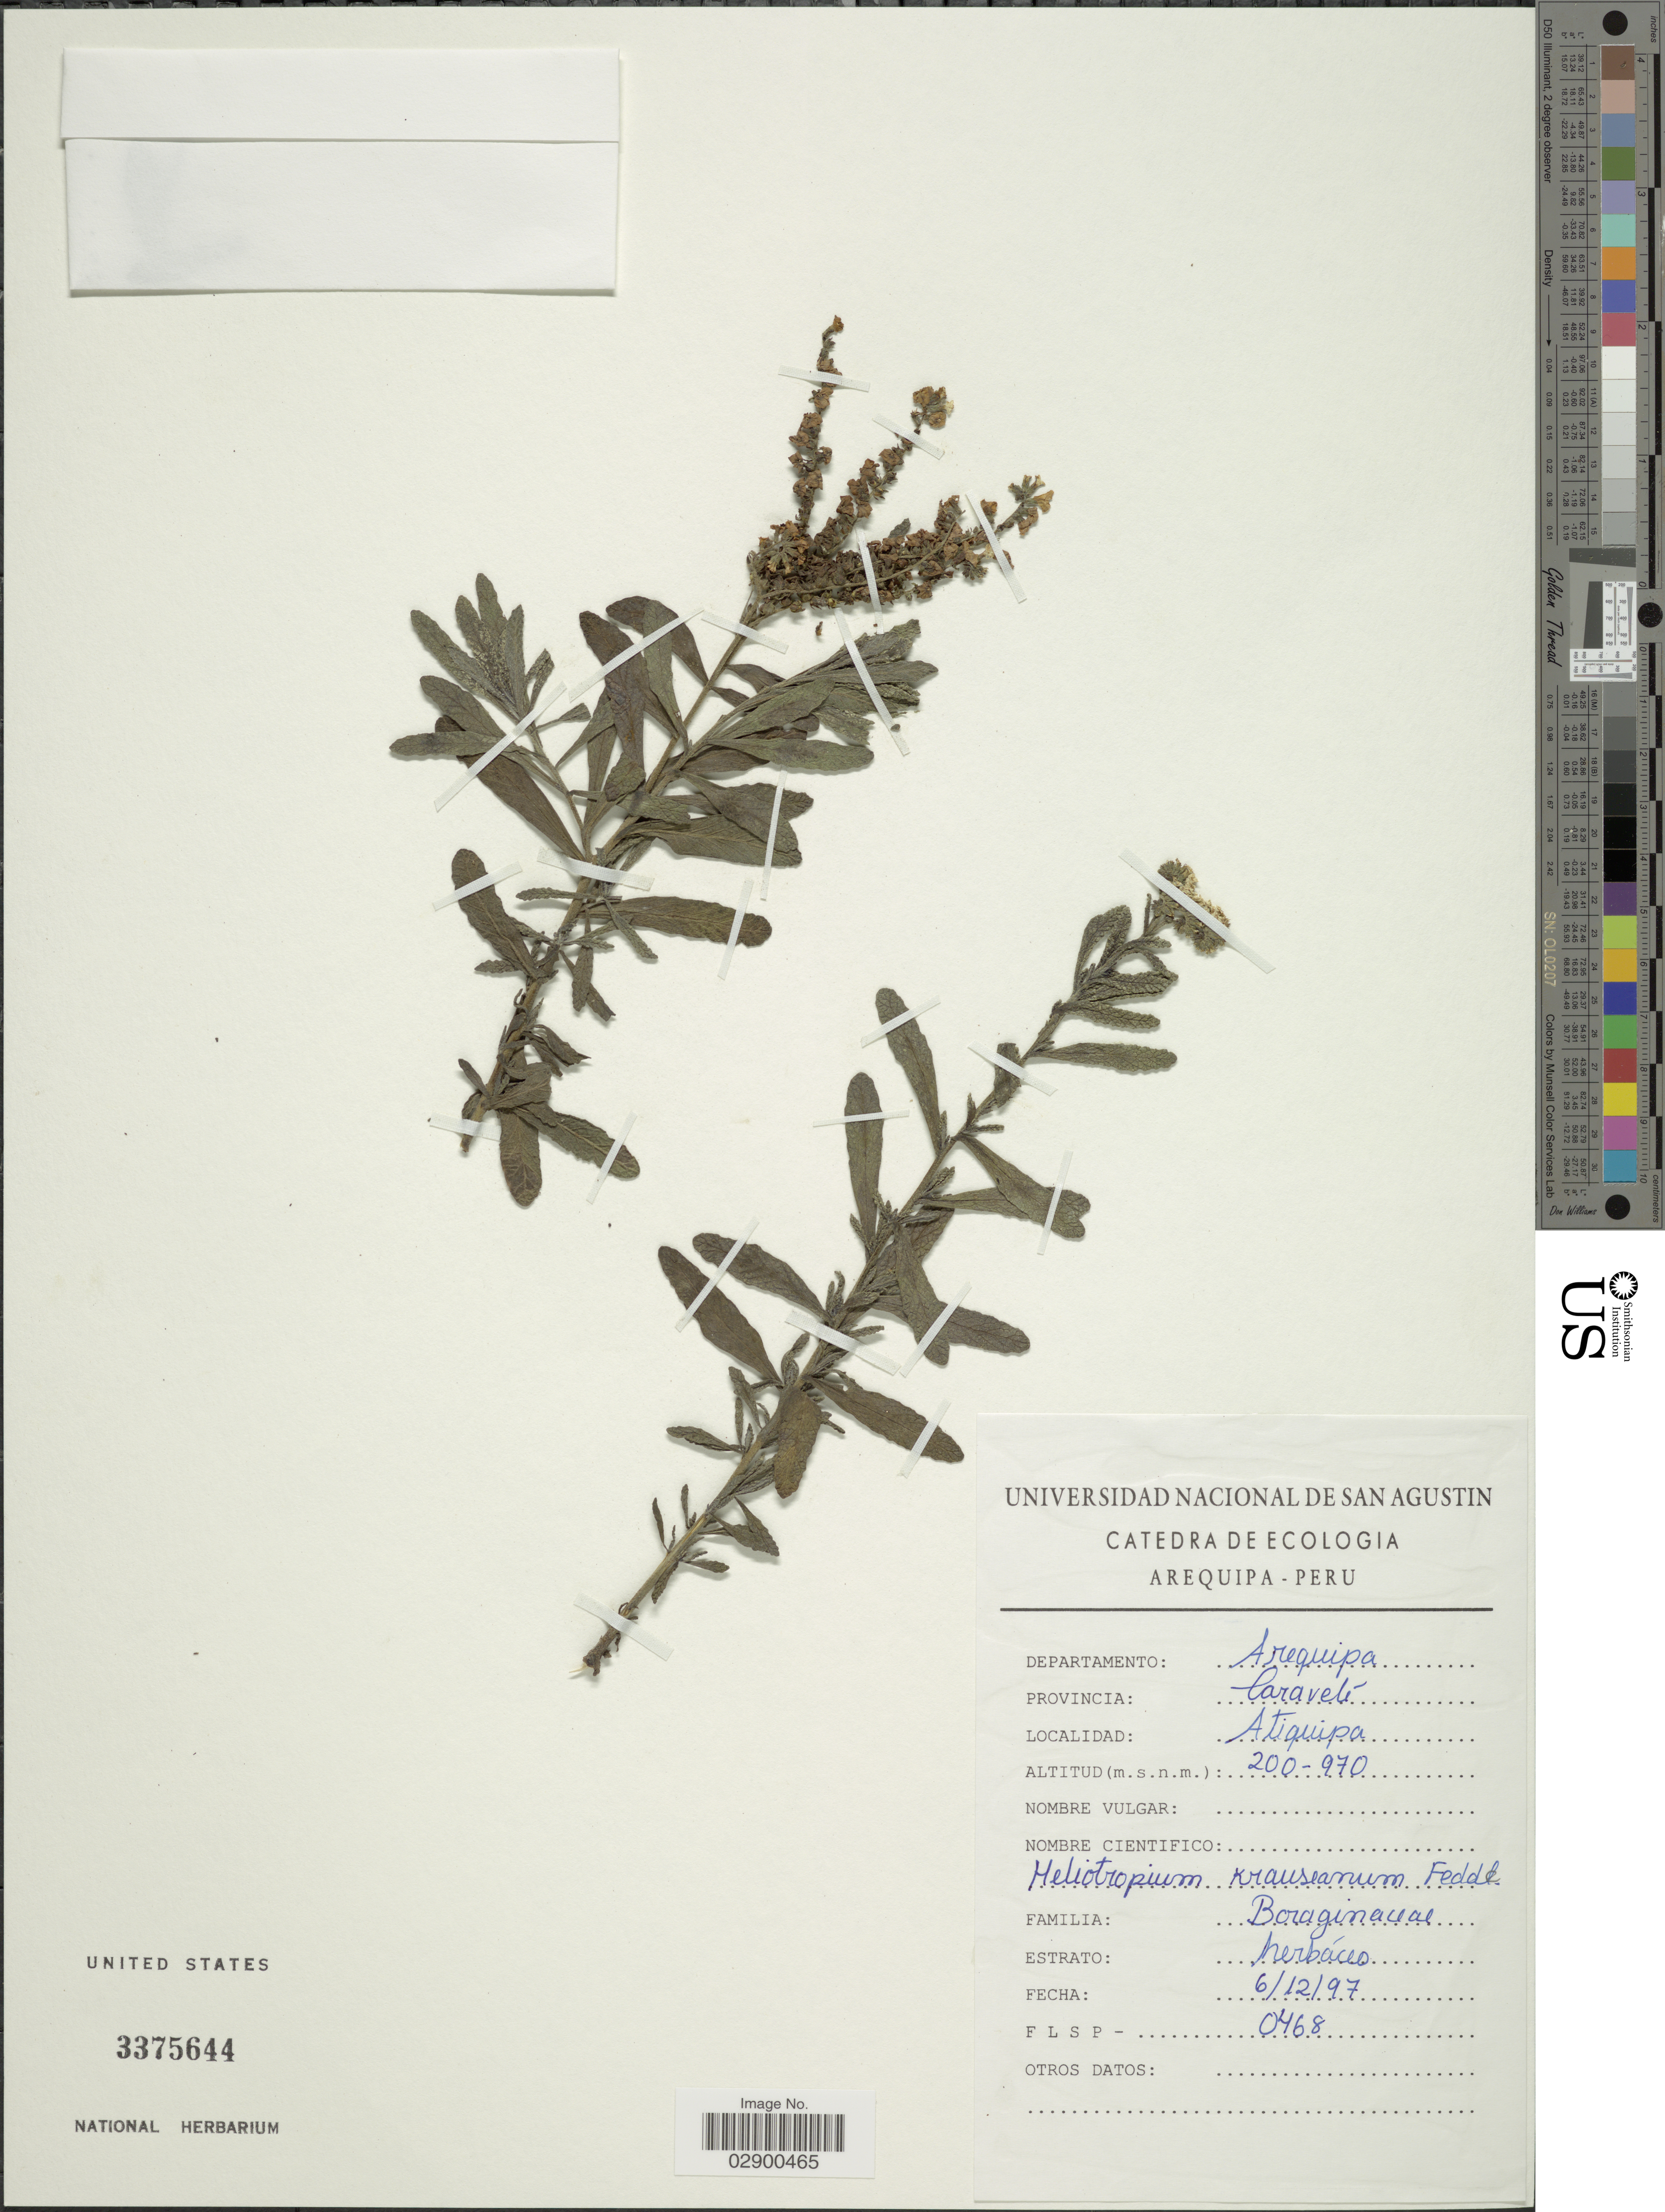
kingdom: Plantae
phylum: Tracheophyta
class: Magnoliopsida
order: Boraginales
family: Heliotropiaceae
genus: Heliotropium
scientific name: Heliotropium krauseanum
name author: Fedde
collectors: F. L. S. P.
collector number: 0468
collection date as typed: Transcribed d/m/y: 6/12/97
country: Peru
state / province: Arequipa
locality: Departamento Arequipa, Provincia Caravelí, Atiquipa.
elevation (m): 200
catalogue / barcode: US 3375644